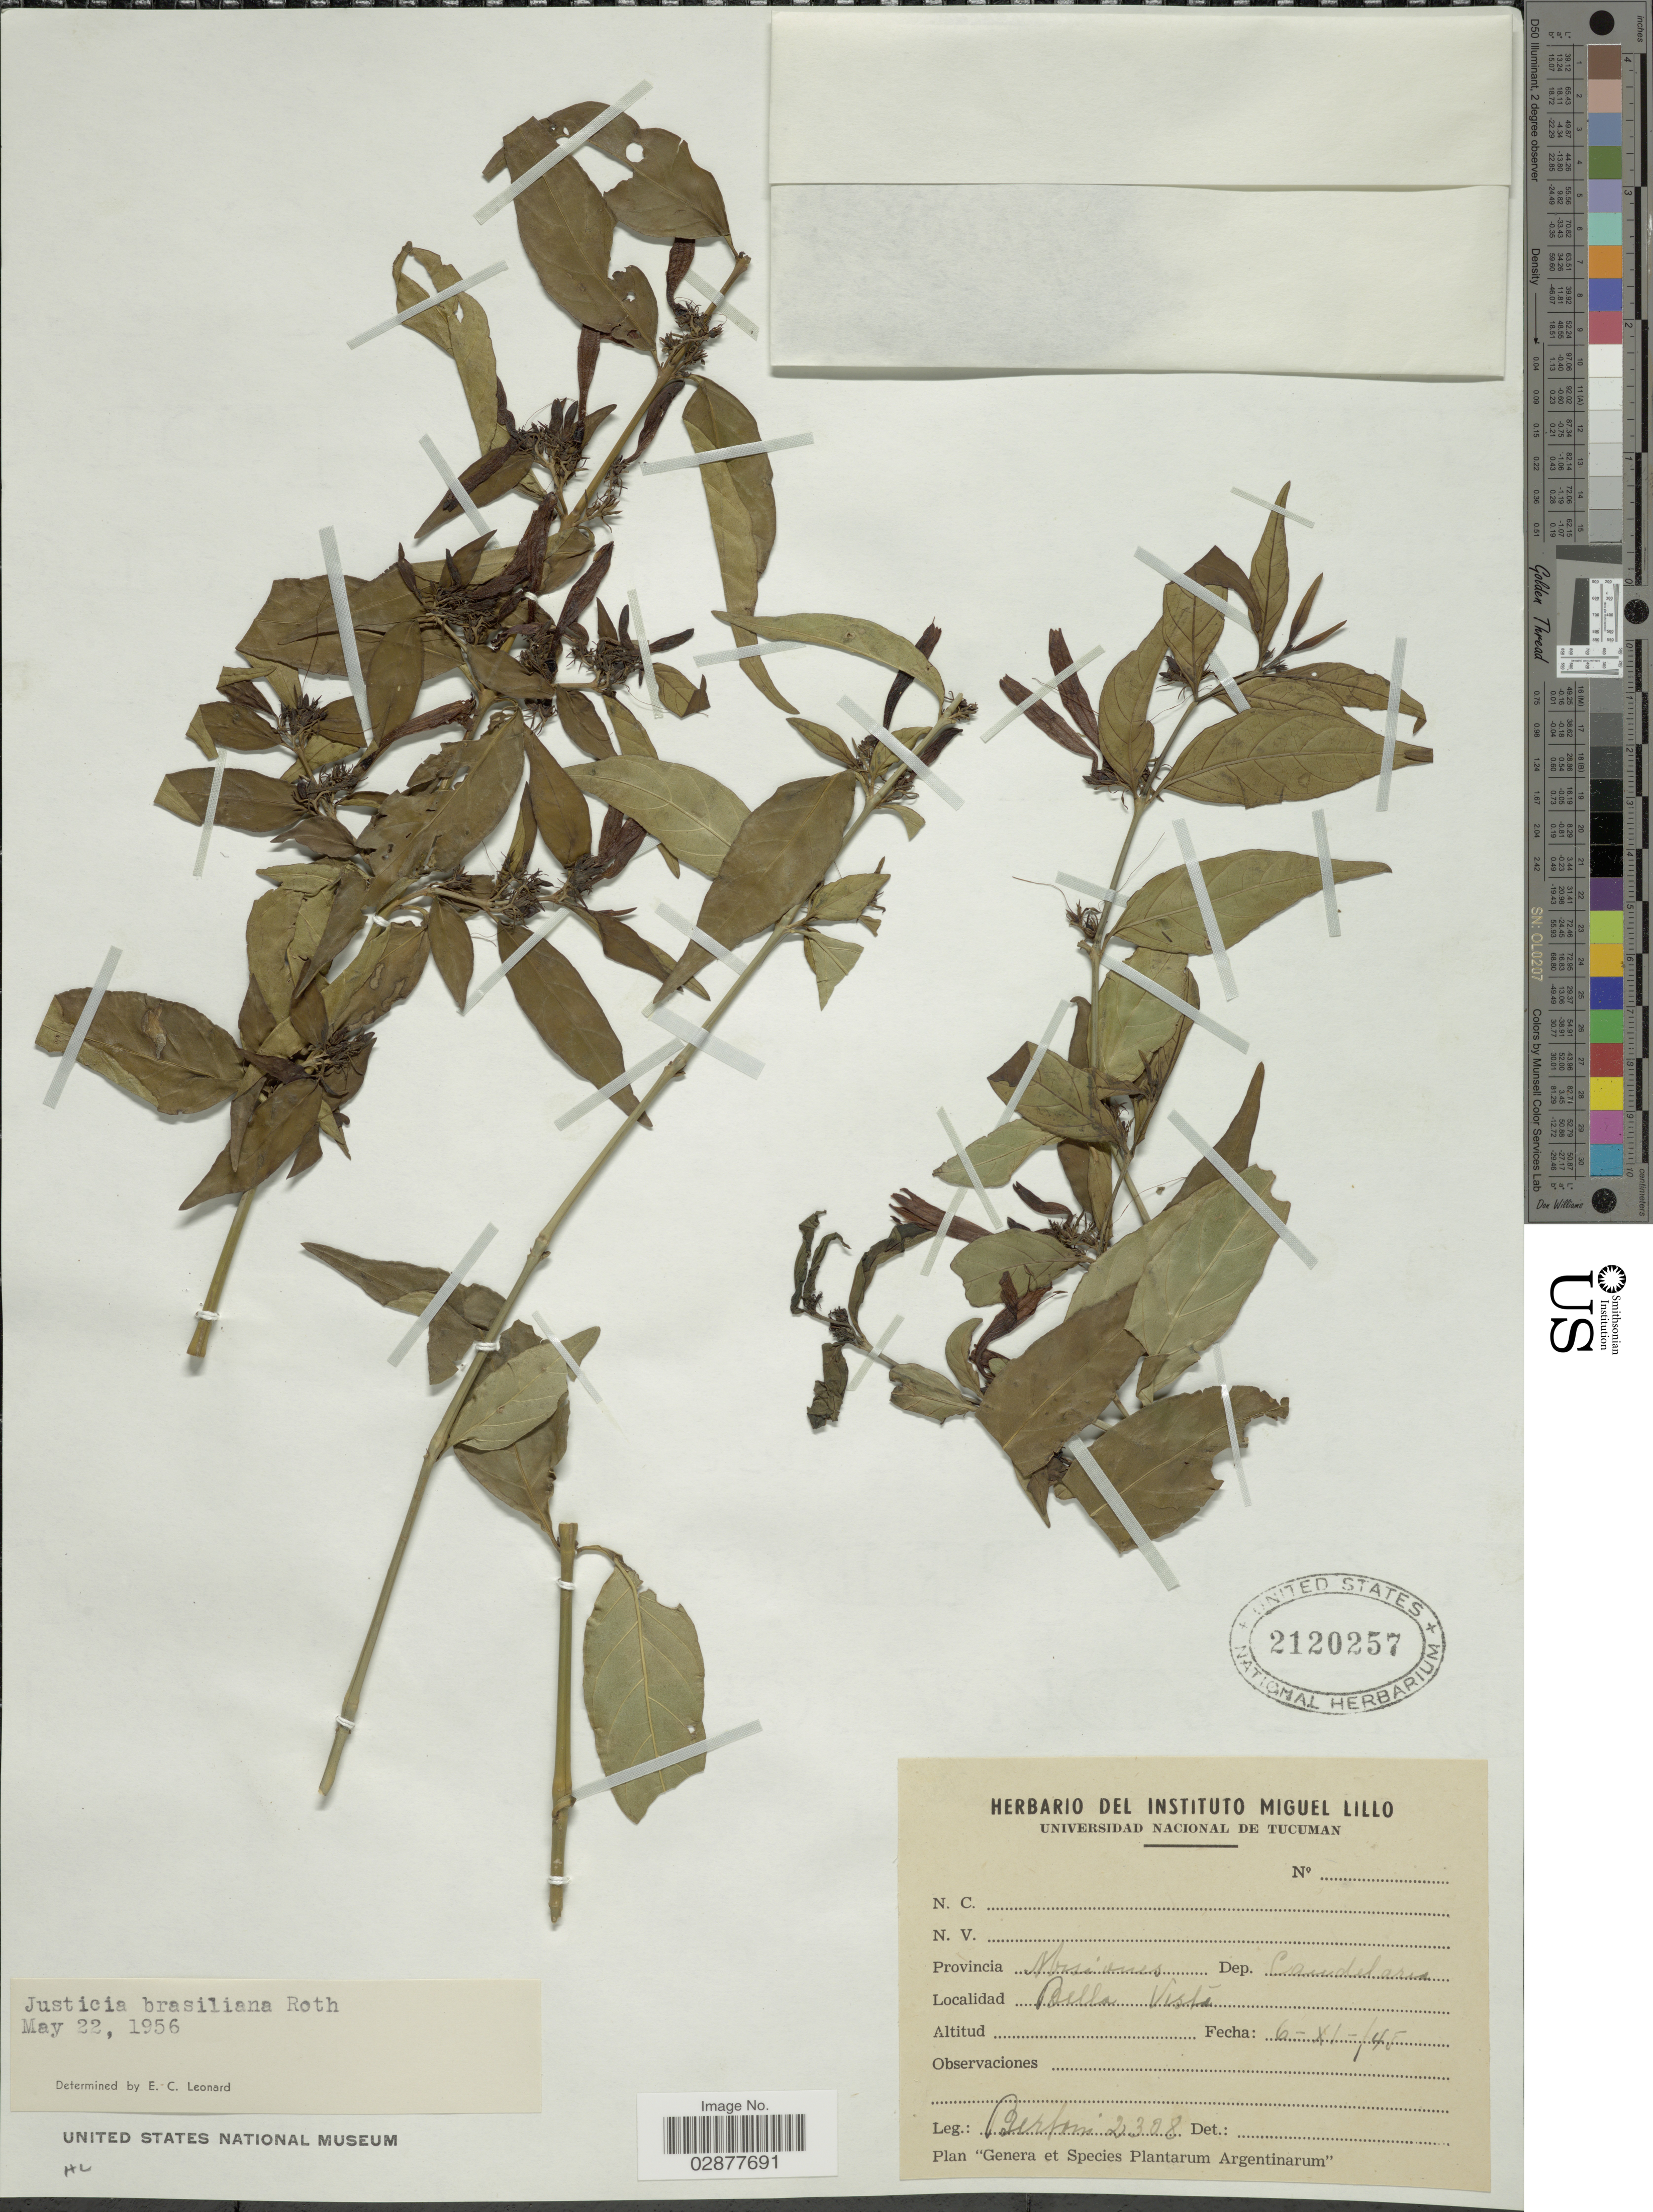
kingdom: Plantae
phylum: Tracheophyta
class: Magnoliopsida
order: Lamiales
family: Acanthaceae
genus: Justicia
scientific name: Justicia brasiliana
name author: Roth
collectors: -- Bertoni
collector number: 2308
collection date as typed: Transcribed d/m/y: 6/11/45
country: Argentina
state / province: Misiones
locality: Dep. Candelaria, Bella Vista.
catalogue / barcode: US 2120257